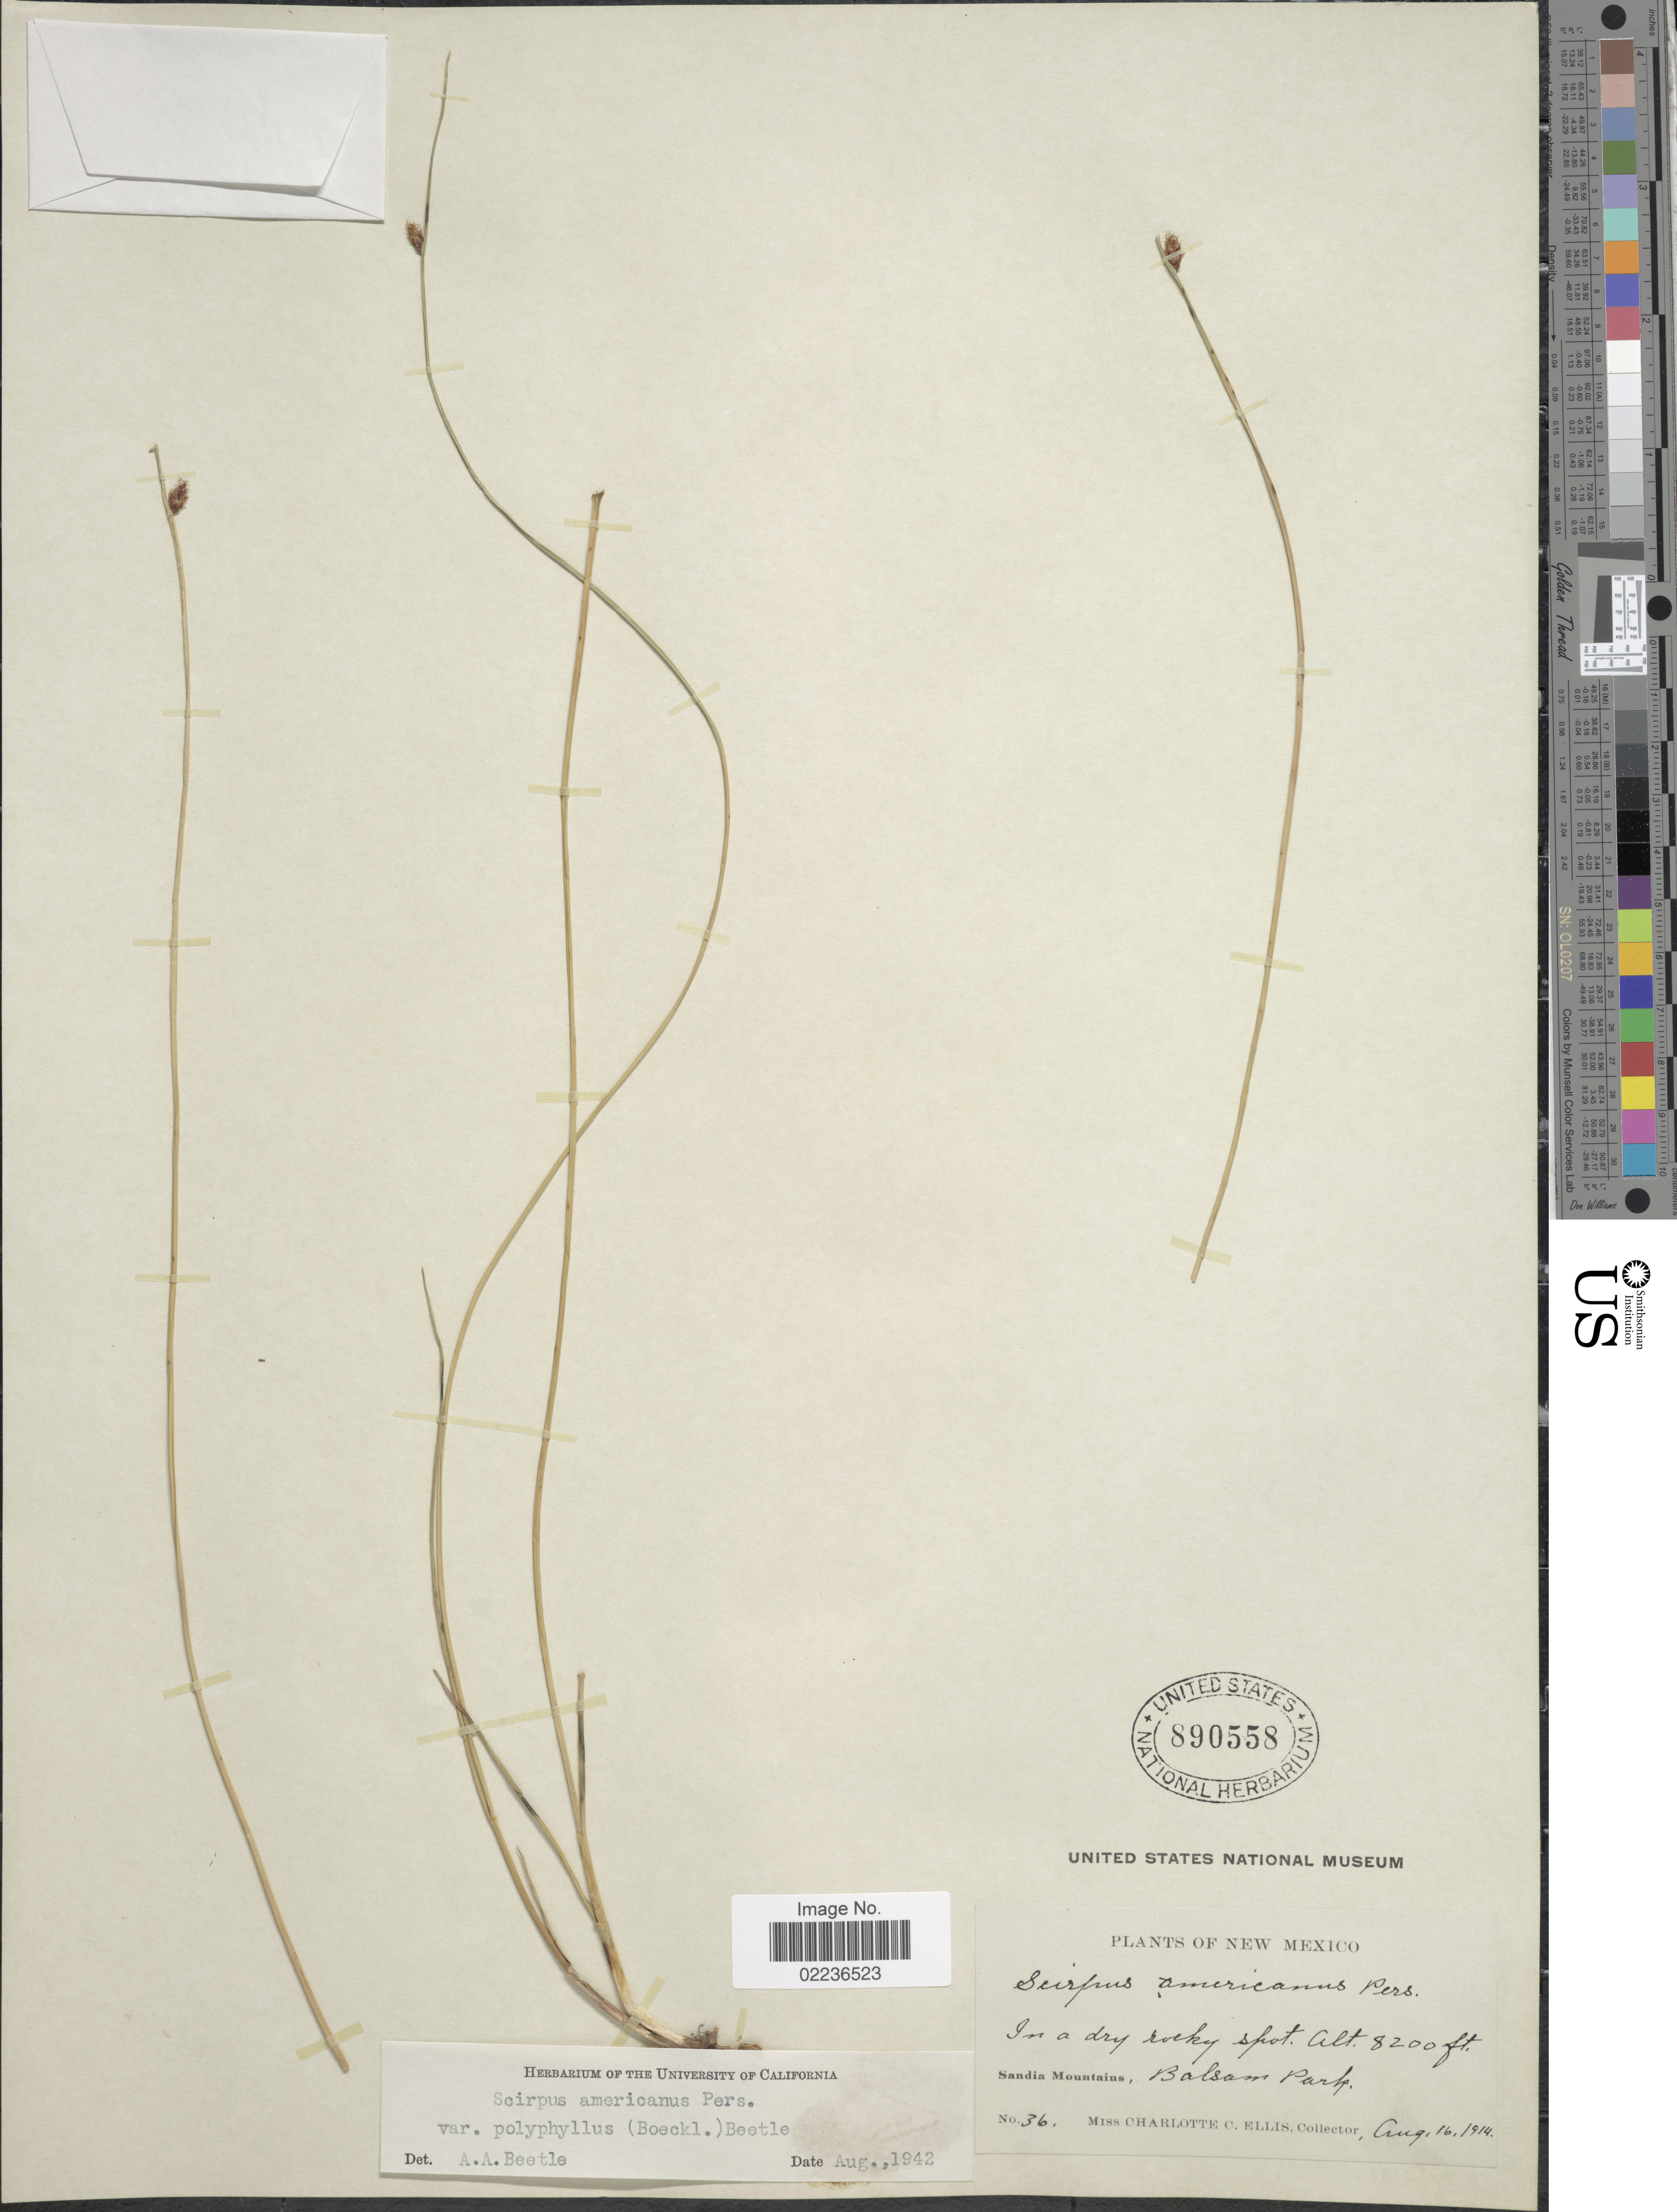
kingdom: Plantae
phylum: Tracheophyta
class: Liliopsida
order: Poales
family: Cyperaceae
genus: Schoenoplectus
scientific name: Schoenoplectus pungens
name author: (Vahl) Palla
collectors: C. C. Ellis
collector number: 36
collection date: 1914-08-16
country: United States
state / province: New Mexico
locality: In a dry rocky spot, Sandia Mountains, Balsam Park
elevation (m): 2499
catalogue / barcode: US 890558